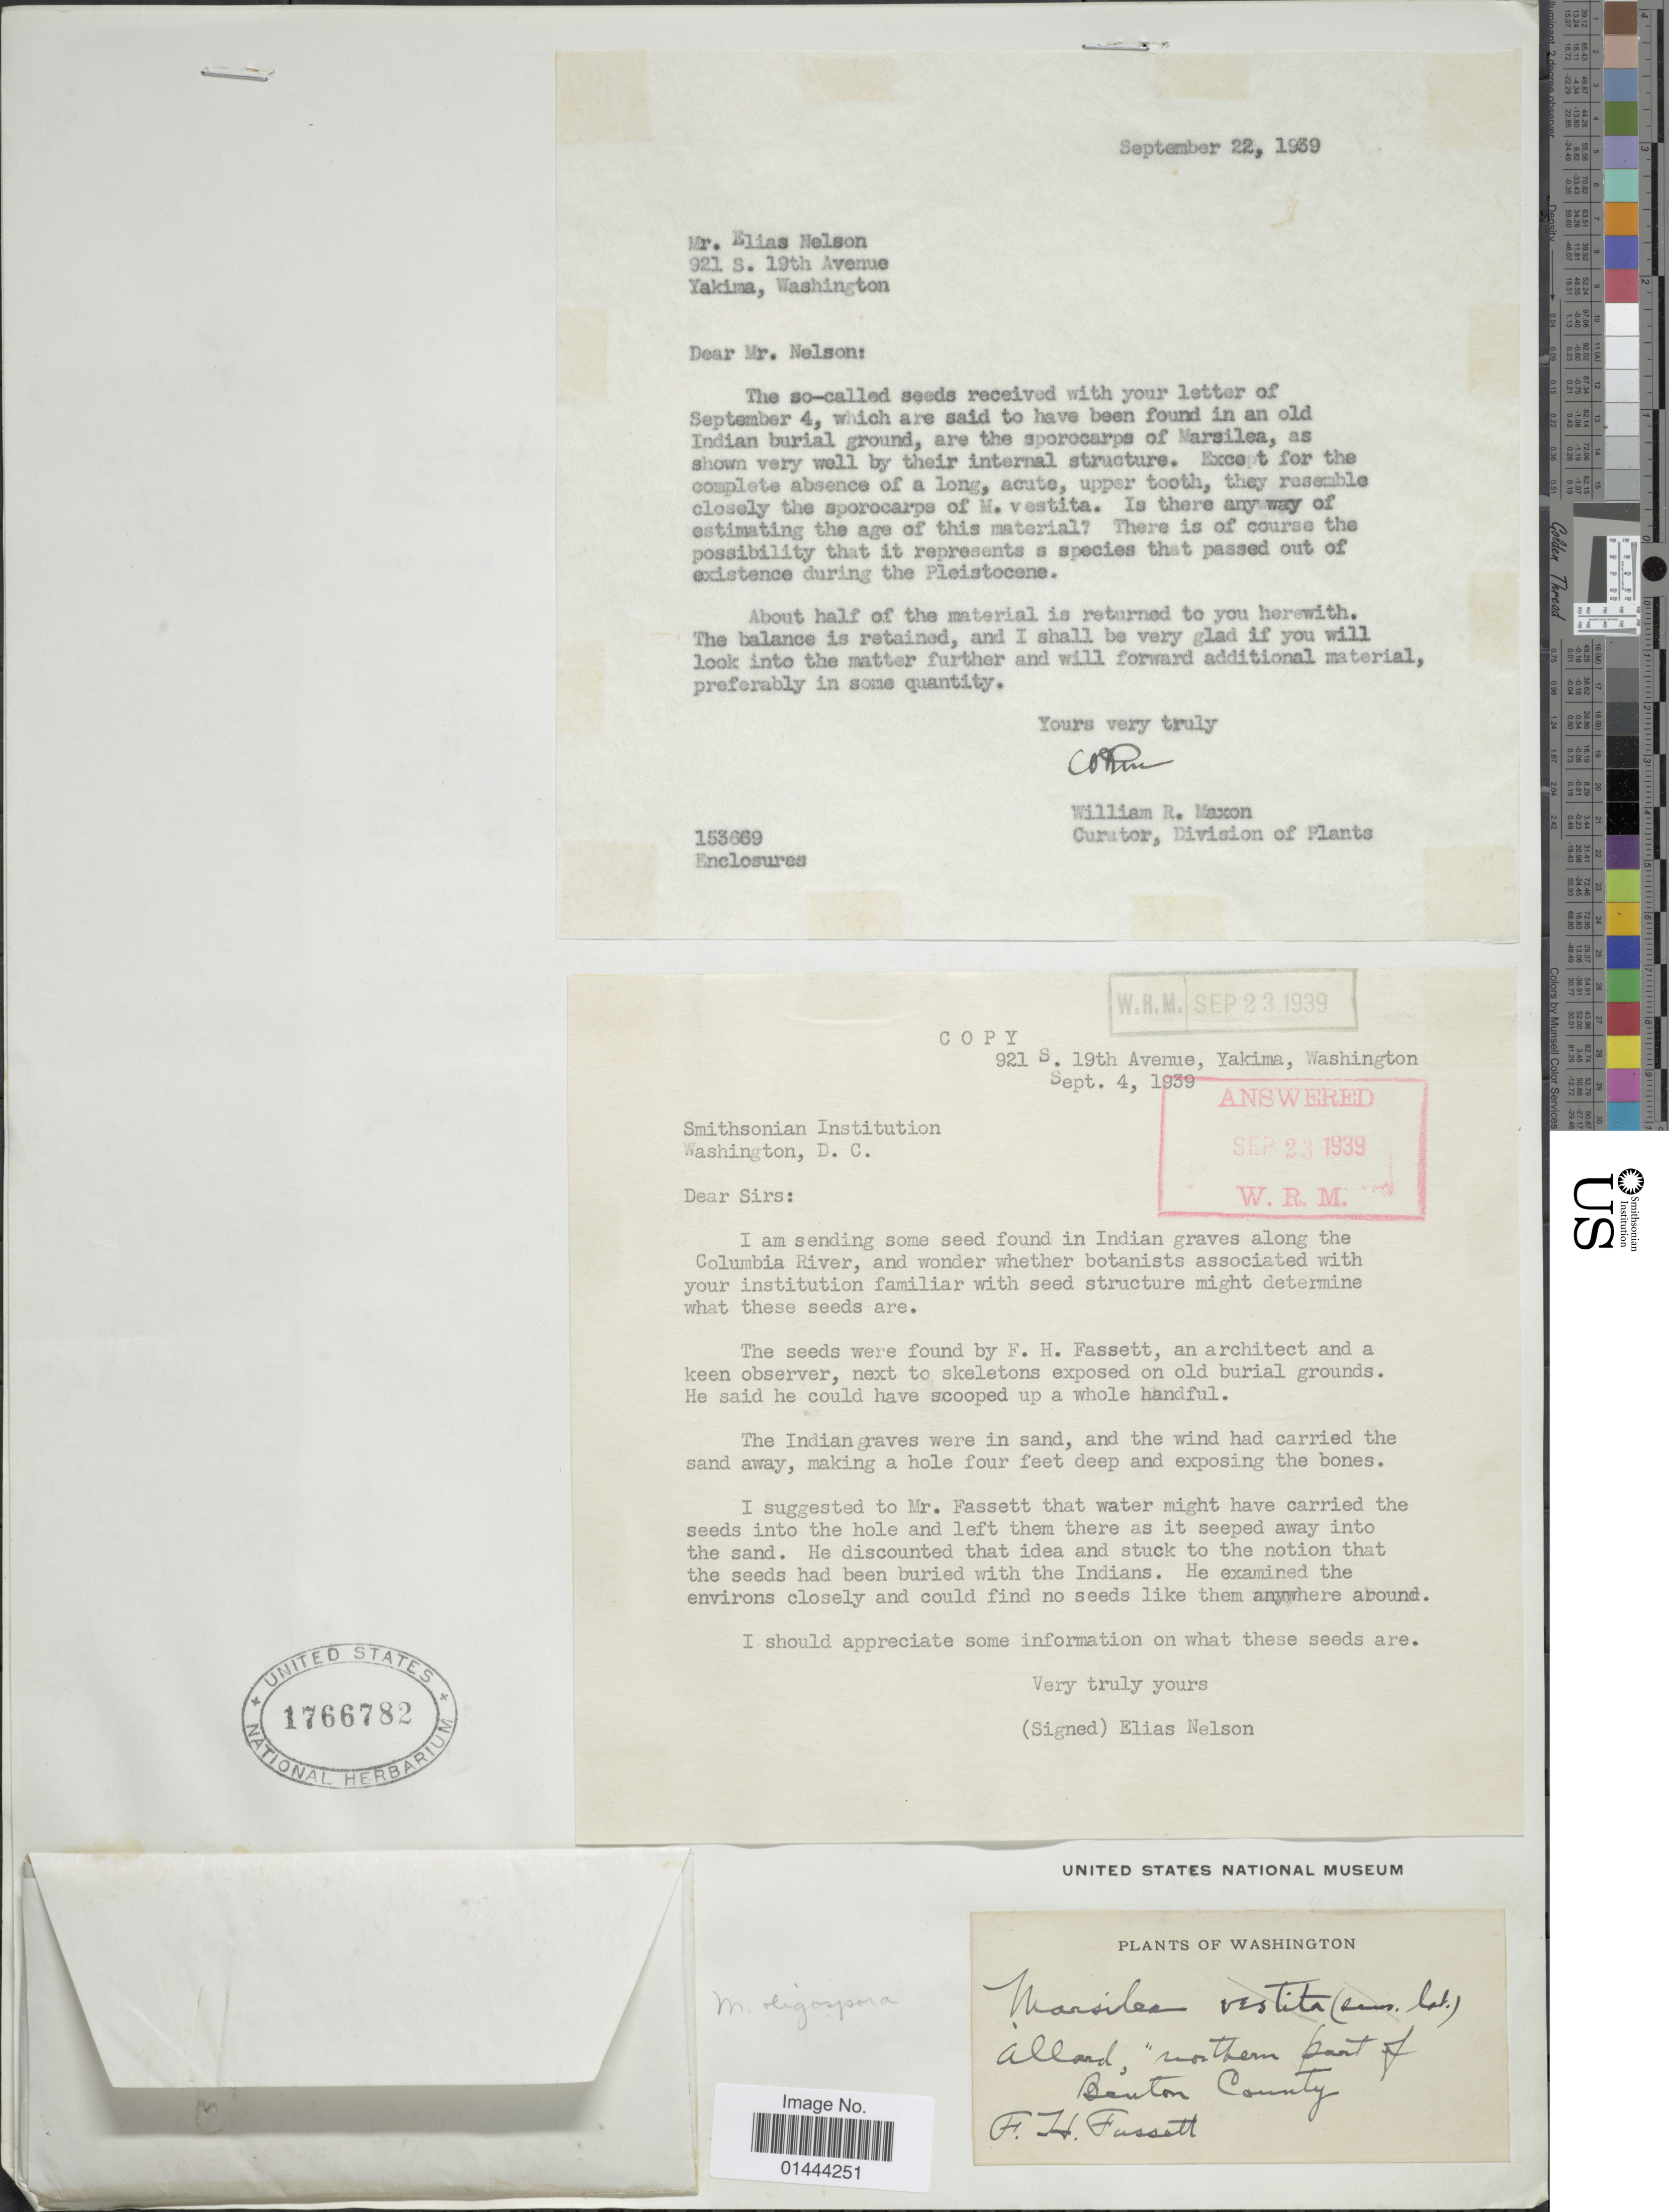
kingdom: Plantae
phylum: Tracheophyta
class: Polypodiopsida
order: Salviniales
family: Marsileaceae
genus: Marsilea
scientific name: Marsilea oligospora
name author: Goodd.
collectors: F. Fassett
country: United States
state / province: Washington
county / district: Benton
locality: Allard, northern part of Benton County.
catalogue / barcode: US 1766782